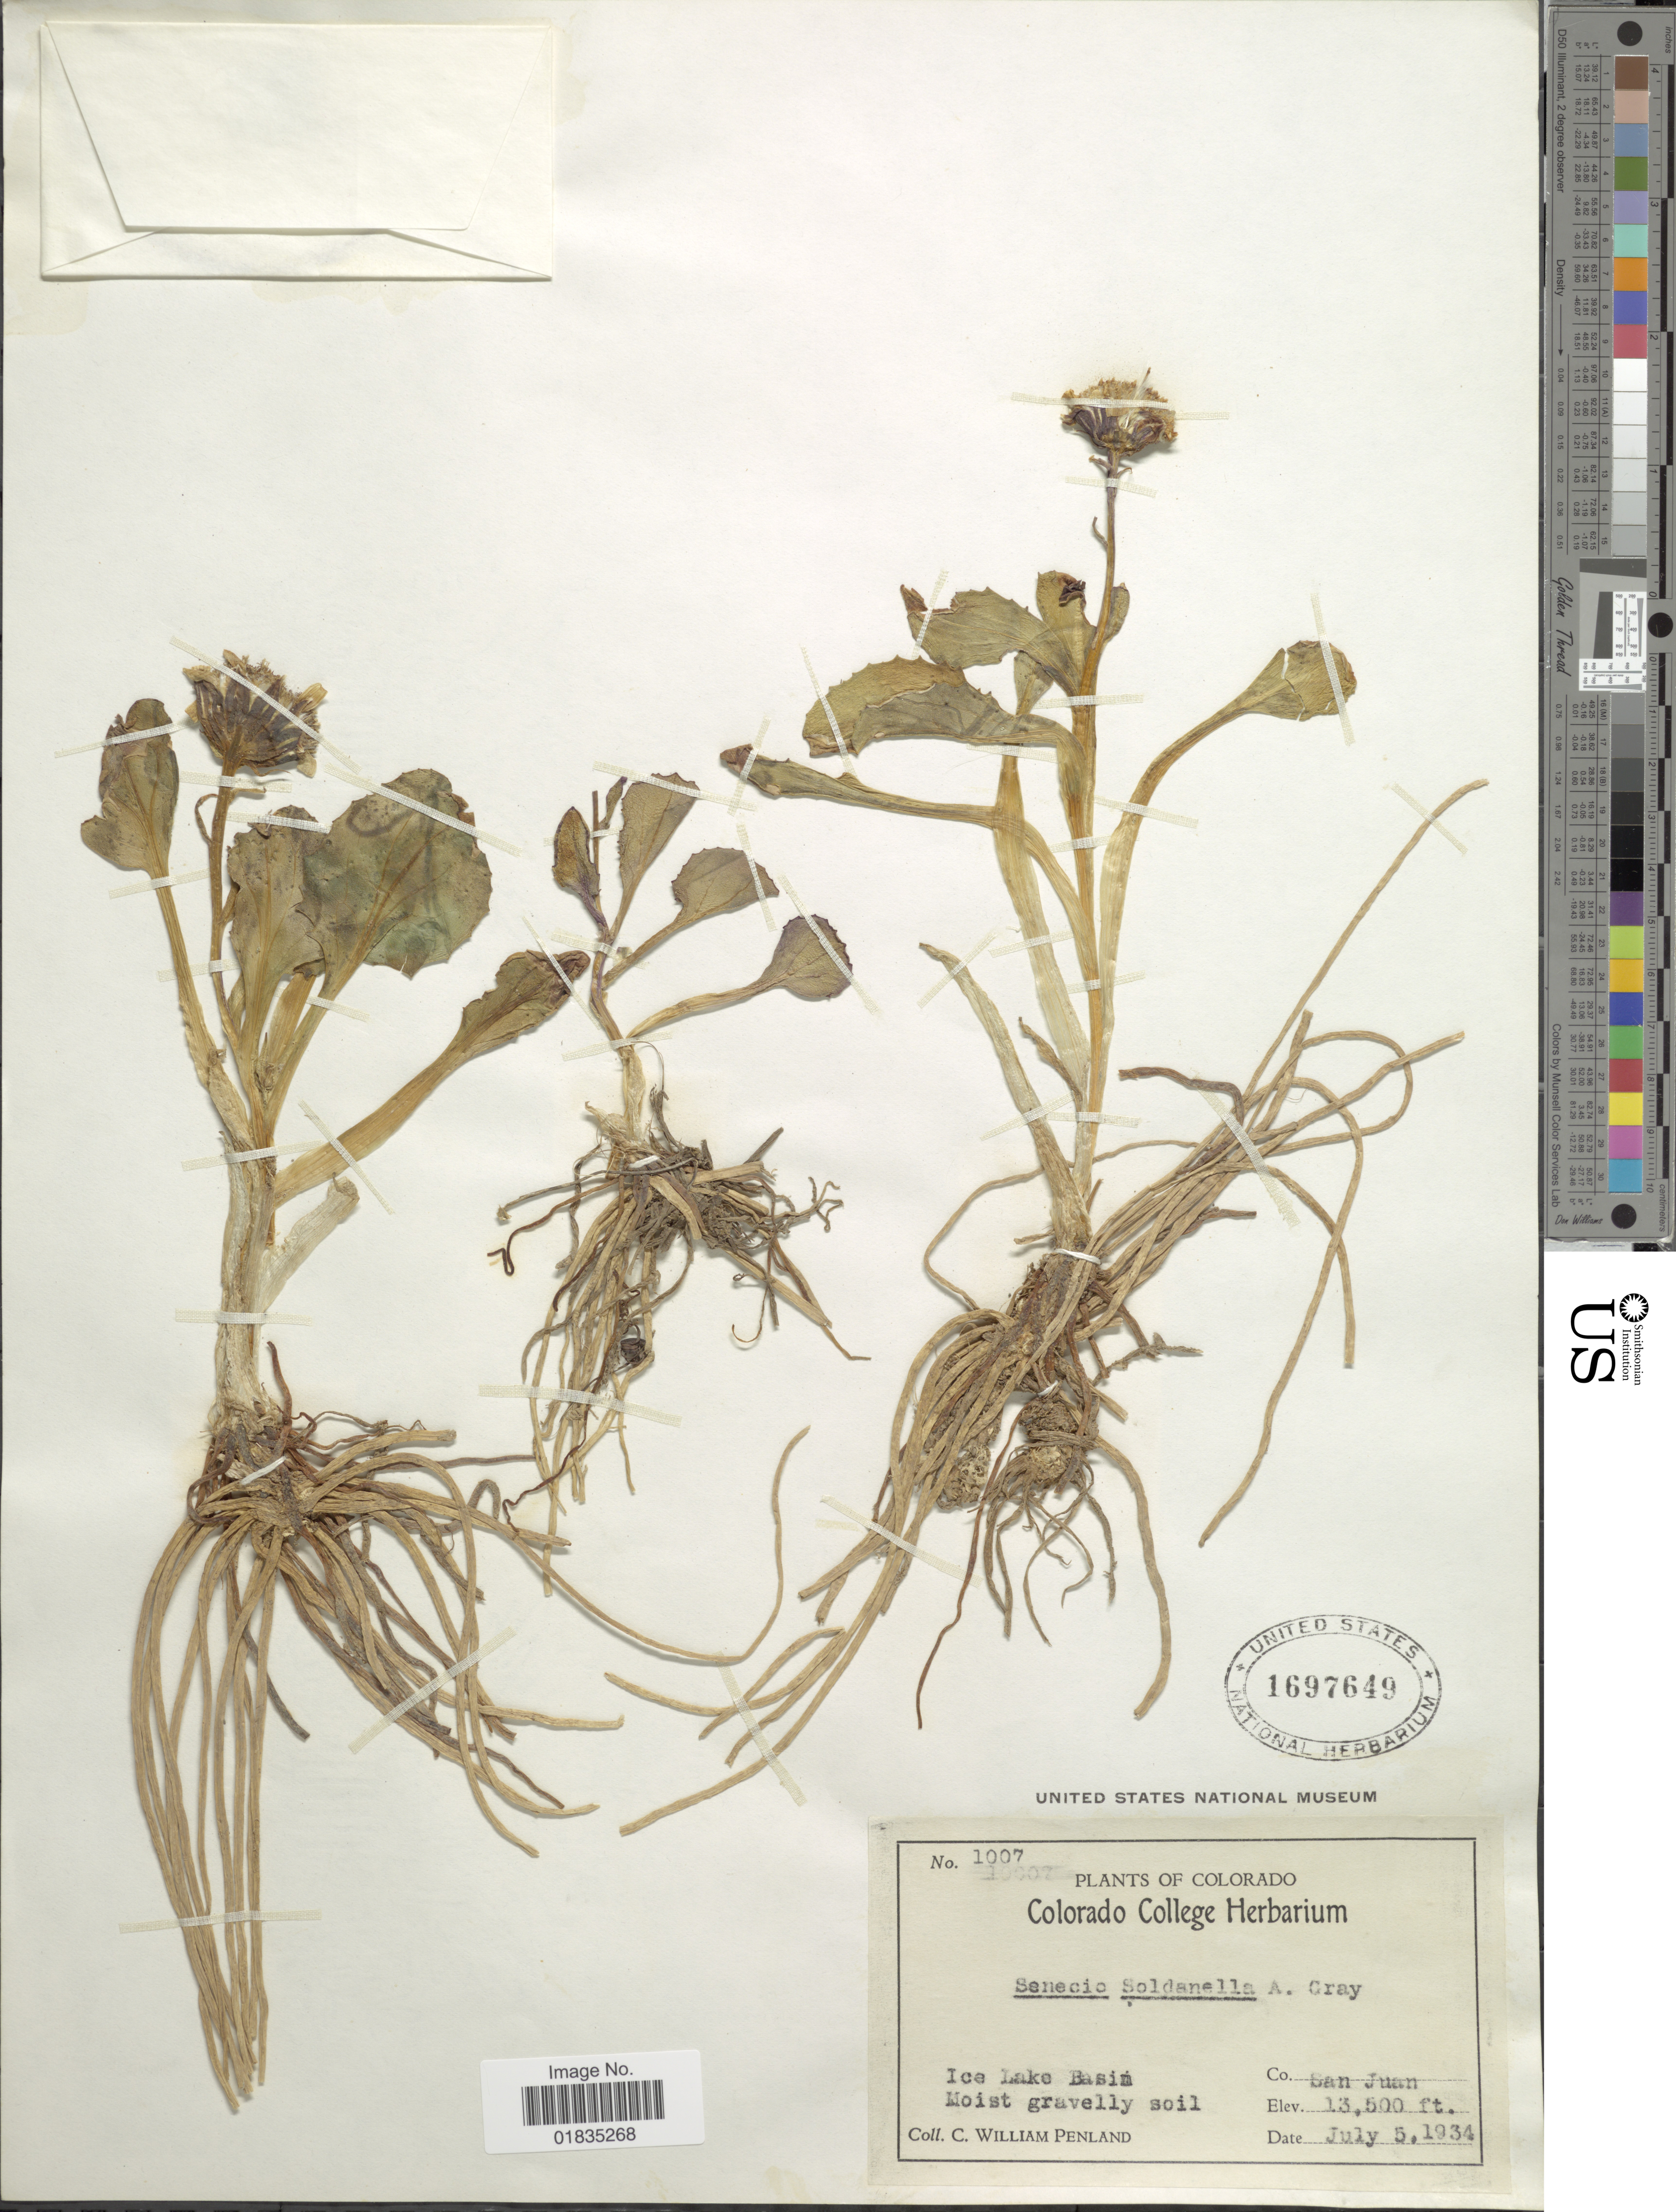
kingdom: Plantae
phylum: Tracheophyta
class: Magnoliopsida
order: Asterales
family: Asteraceae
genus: Senecio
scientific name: Senecio soldanella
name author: A. Gray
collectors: C. W. Penland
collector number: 1007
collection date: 1934-07-05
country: United States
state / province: Colorado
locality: Ice Lake Basin, Co. San Juan.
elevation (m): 4115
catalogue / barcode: US 1697649